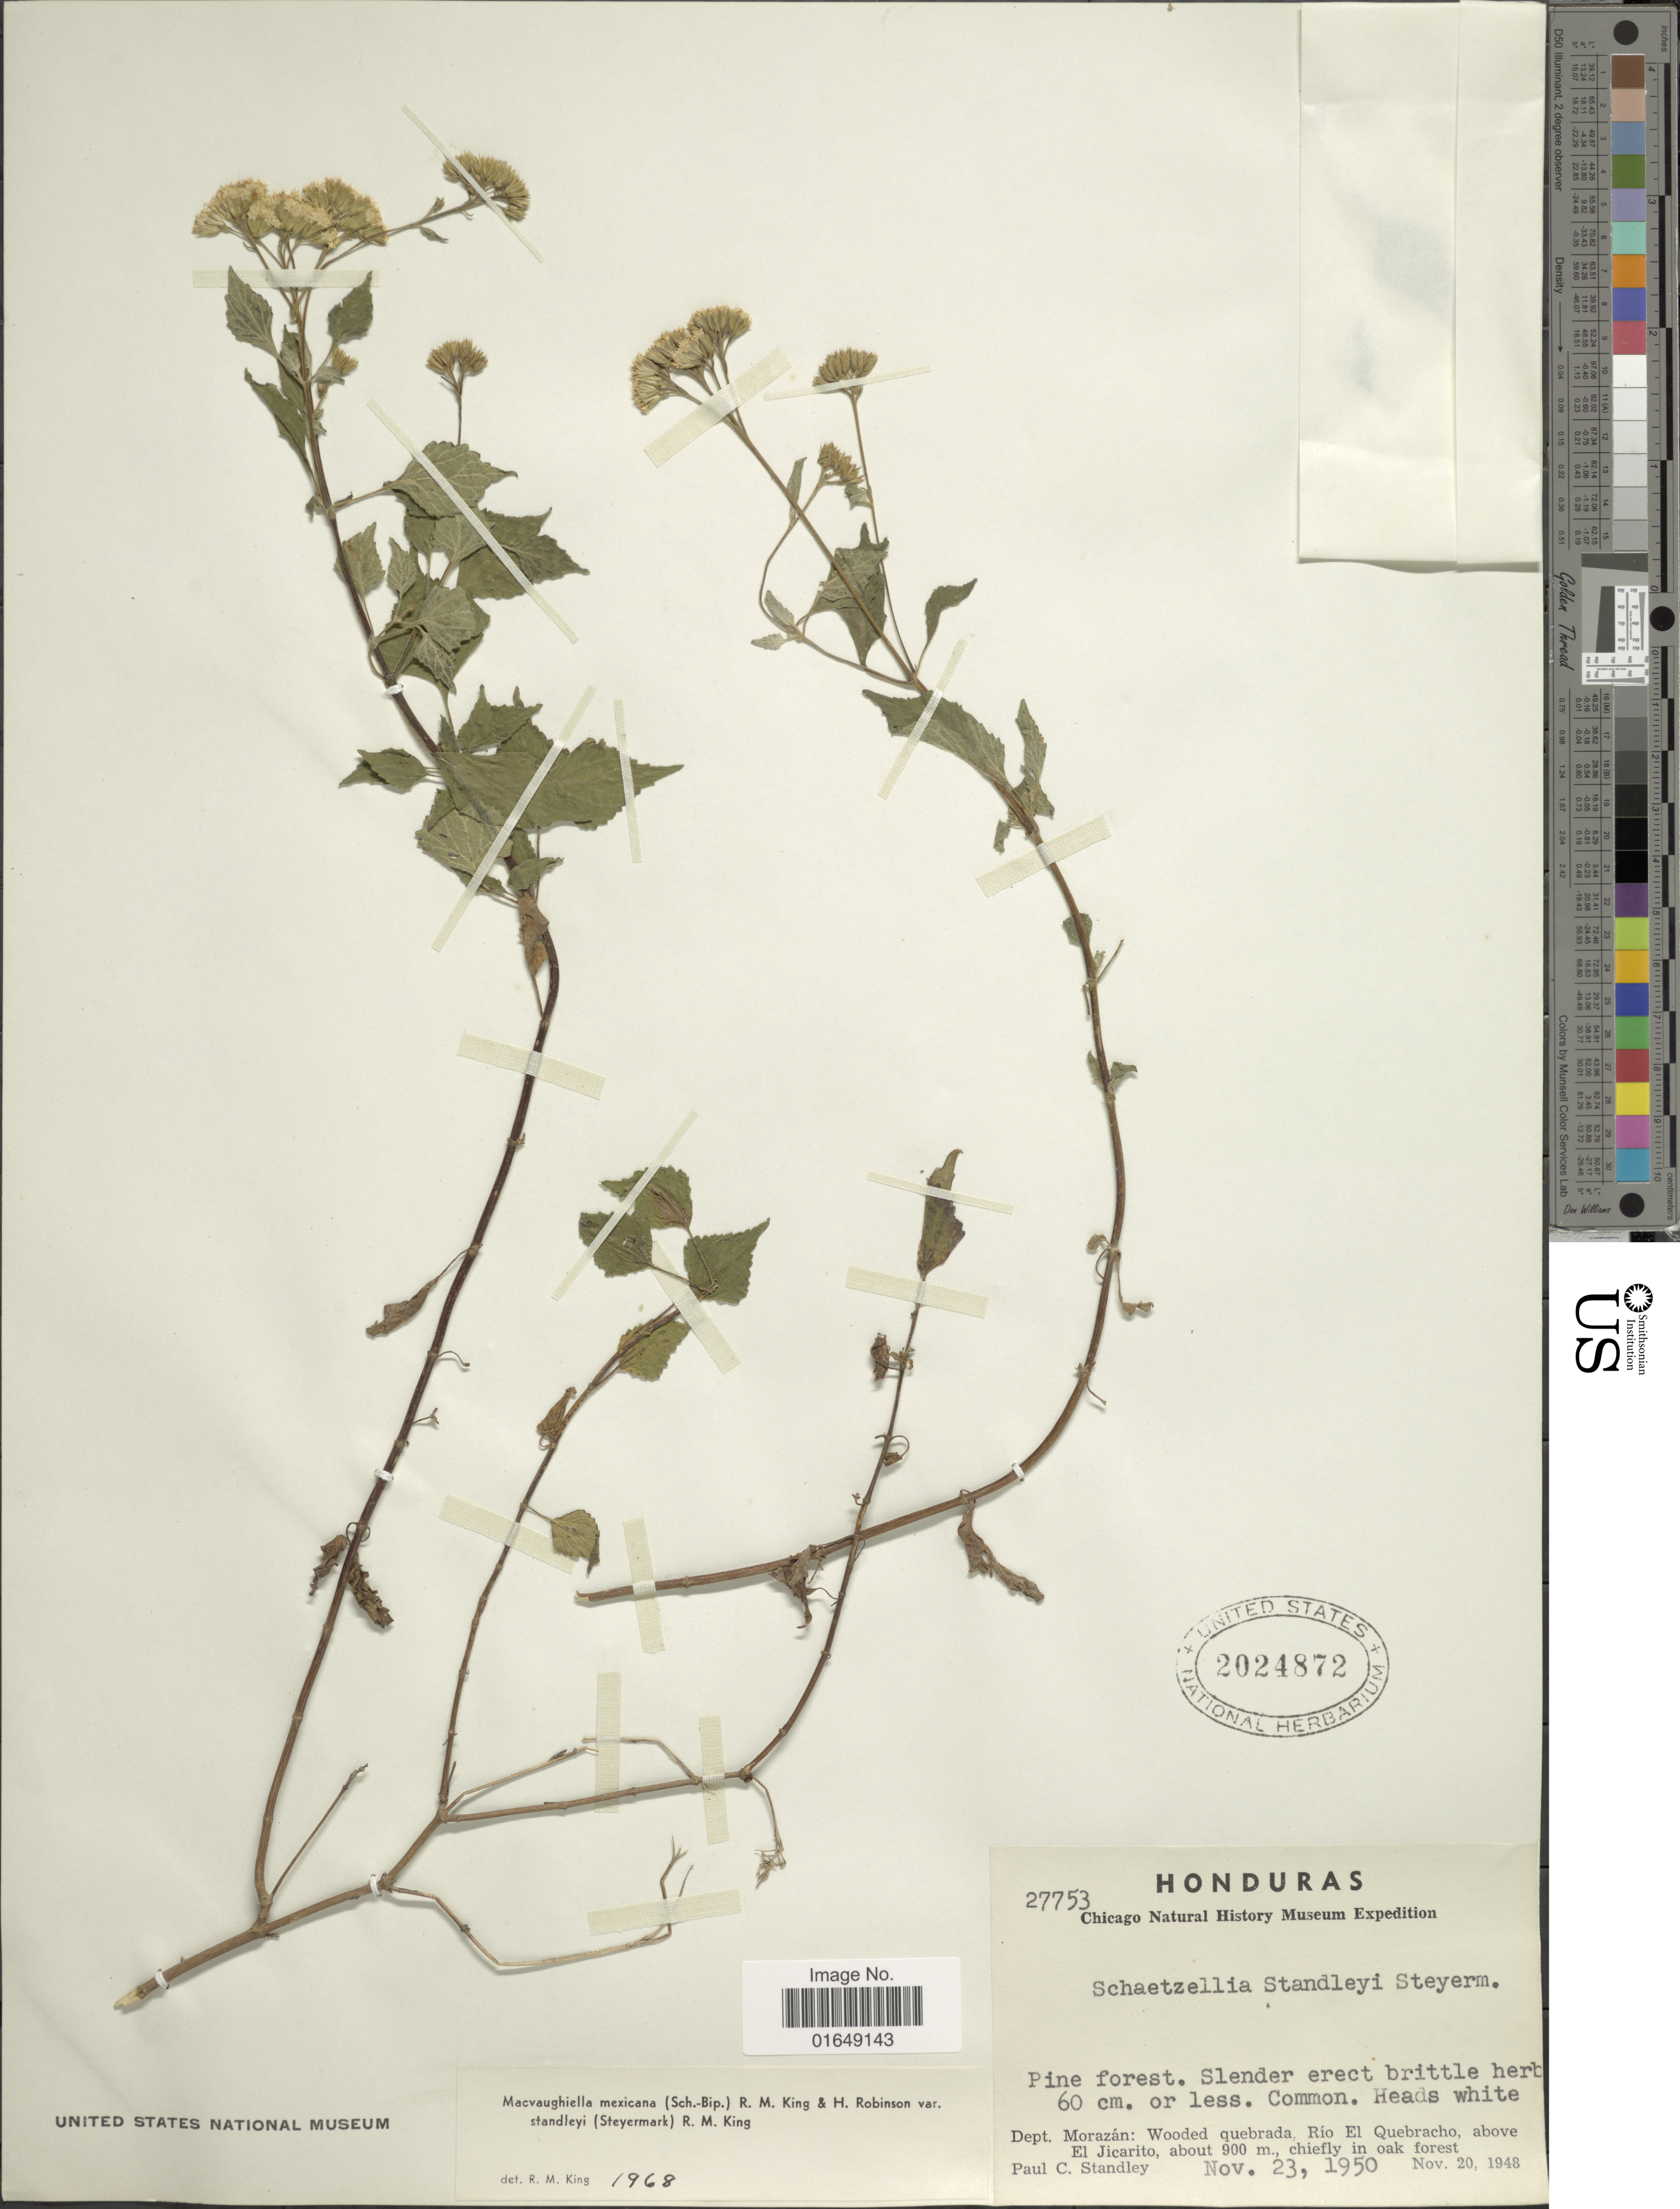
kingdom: Plantae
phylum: Tracheophyta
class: Magnoliopsida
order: Asterales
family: Asteraceae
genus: Macvaughiella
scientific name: Macvaughiella mexicana var. standleyi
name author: (Steyerm.) R.M. King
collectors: P. C. Standley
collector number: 27753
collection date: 1948-11-20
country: Honduras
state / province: Fco. Morazán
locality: Wooded quebrada, Rio El Quebracho, wbove El Jicarito.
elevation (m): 900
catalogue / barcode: US 2024872